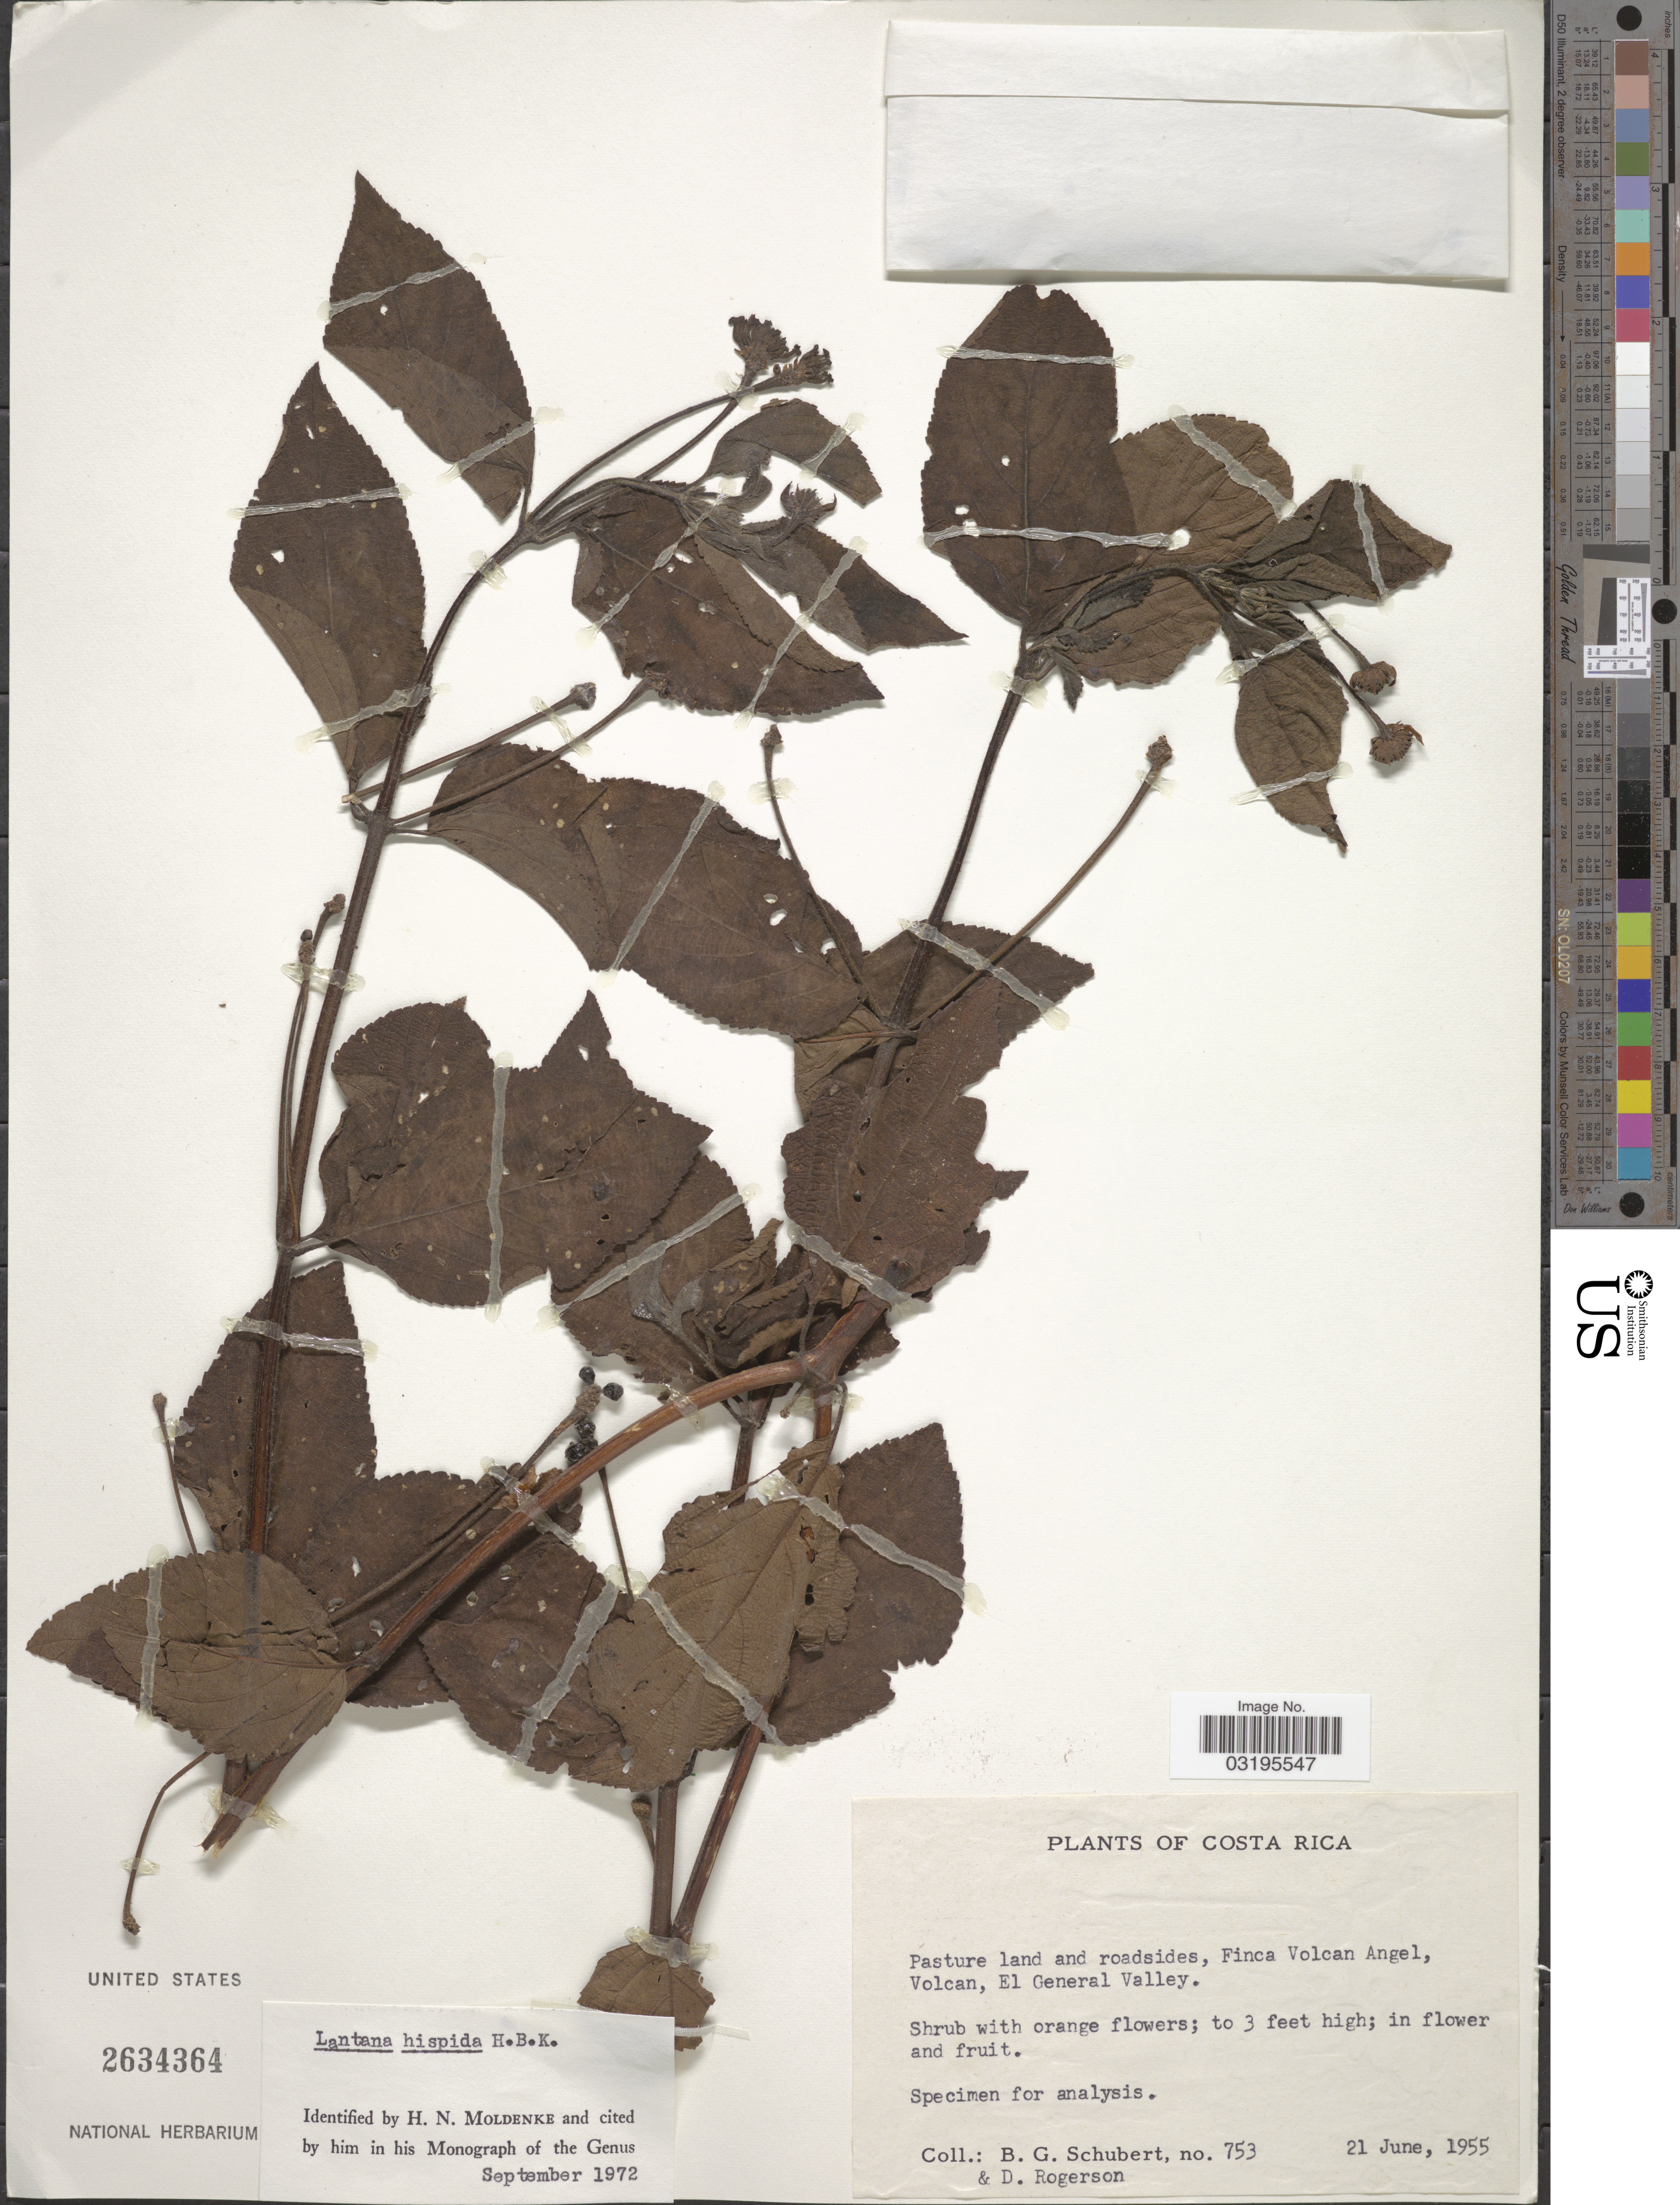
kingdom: Plantae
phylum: Tracheophyta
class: Magnoliopsida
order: Lamiales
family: Verbenaceae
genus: Lantana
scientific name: Lantana hispida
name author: Kunth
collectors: B. Schubert & D. Rogerson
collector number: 753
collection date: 1955-06-21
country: Costa Rica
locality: Pasture land and roadsides, Finca Volcan Angel, Volcan, El General Valley.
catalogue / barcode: US 2634364